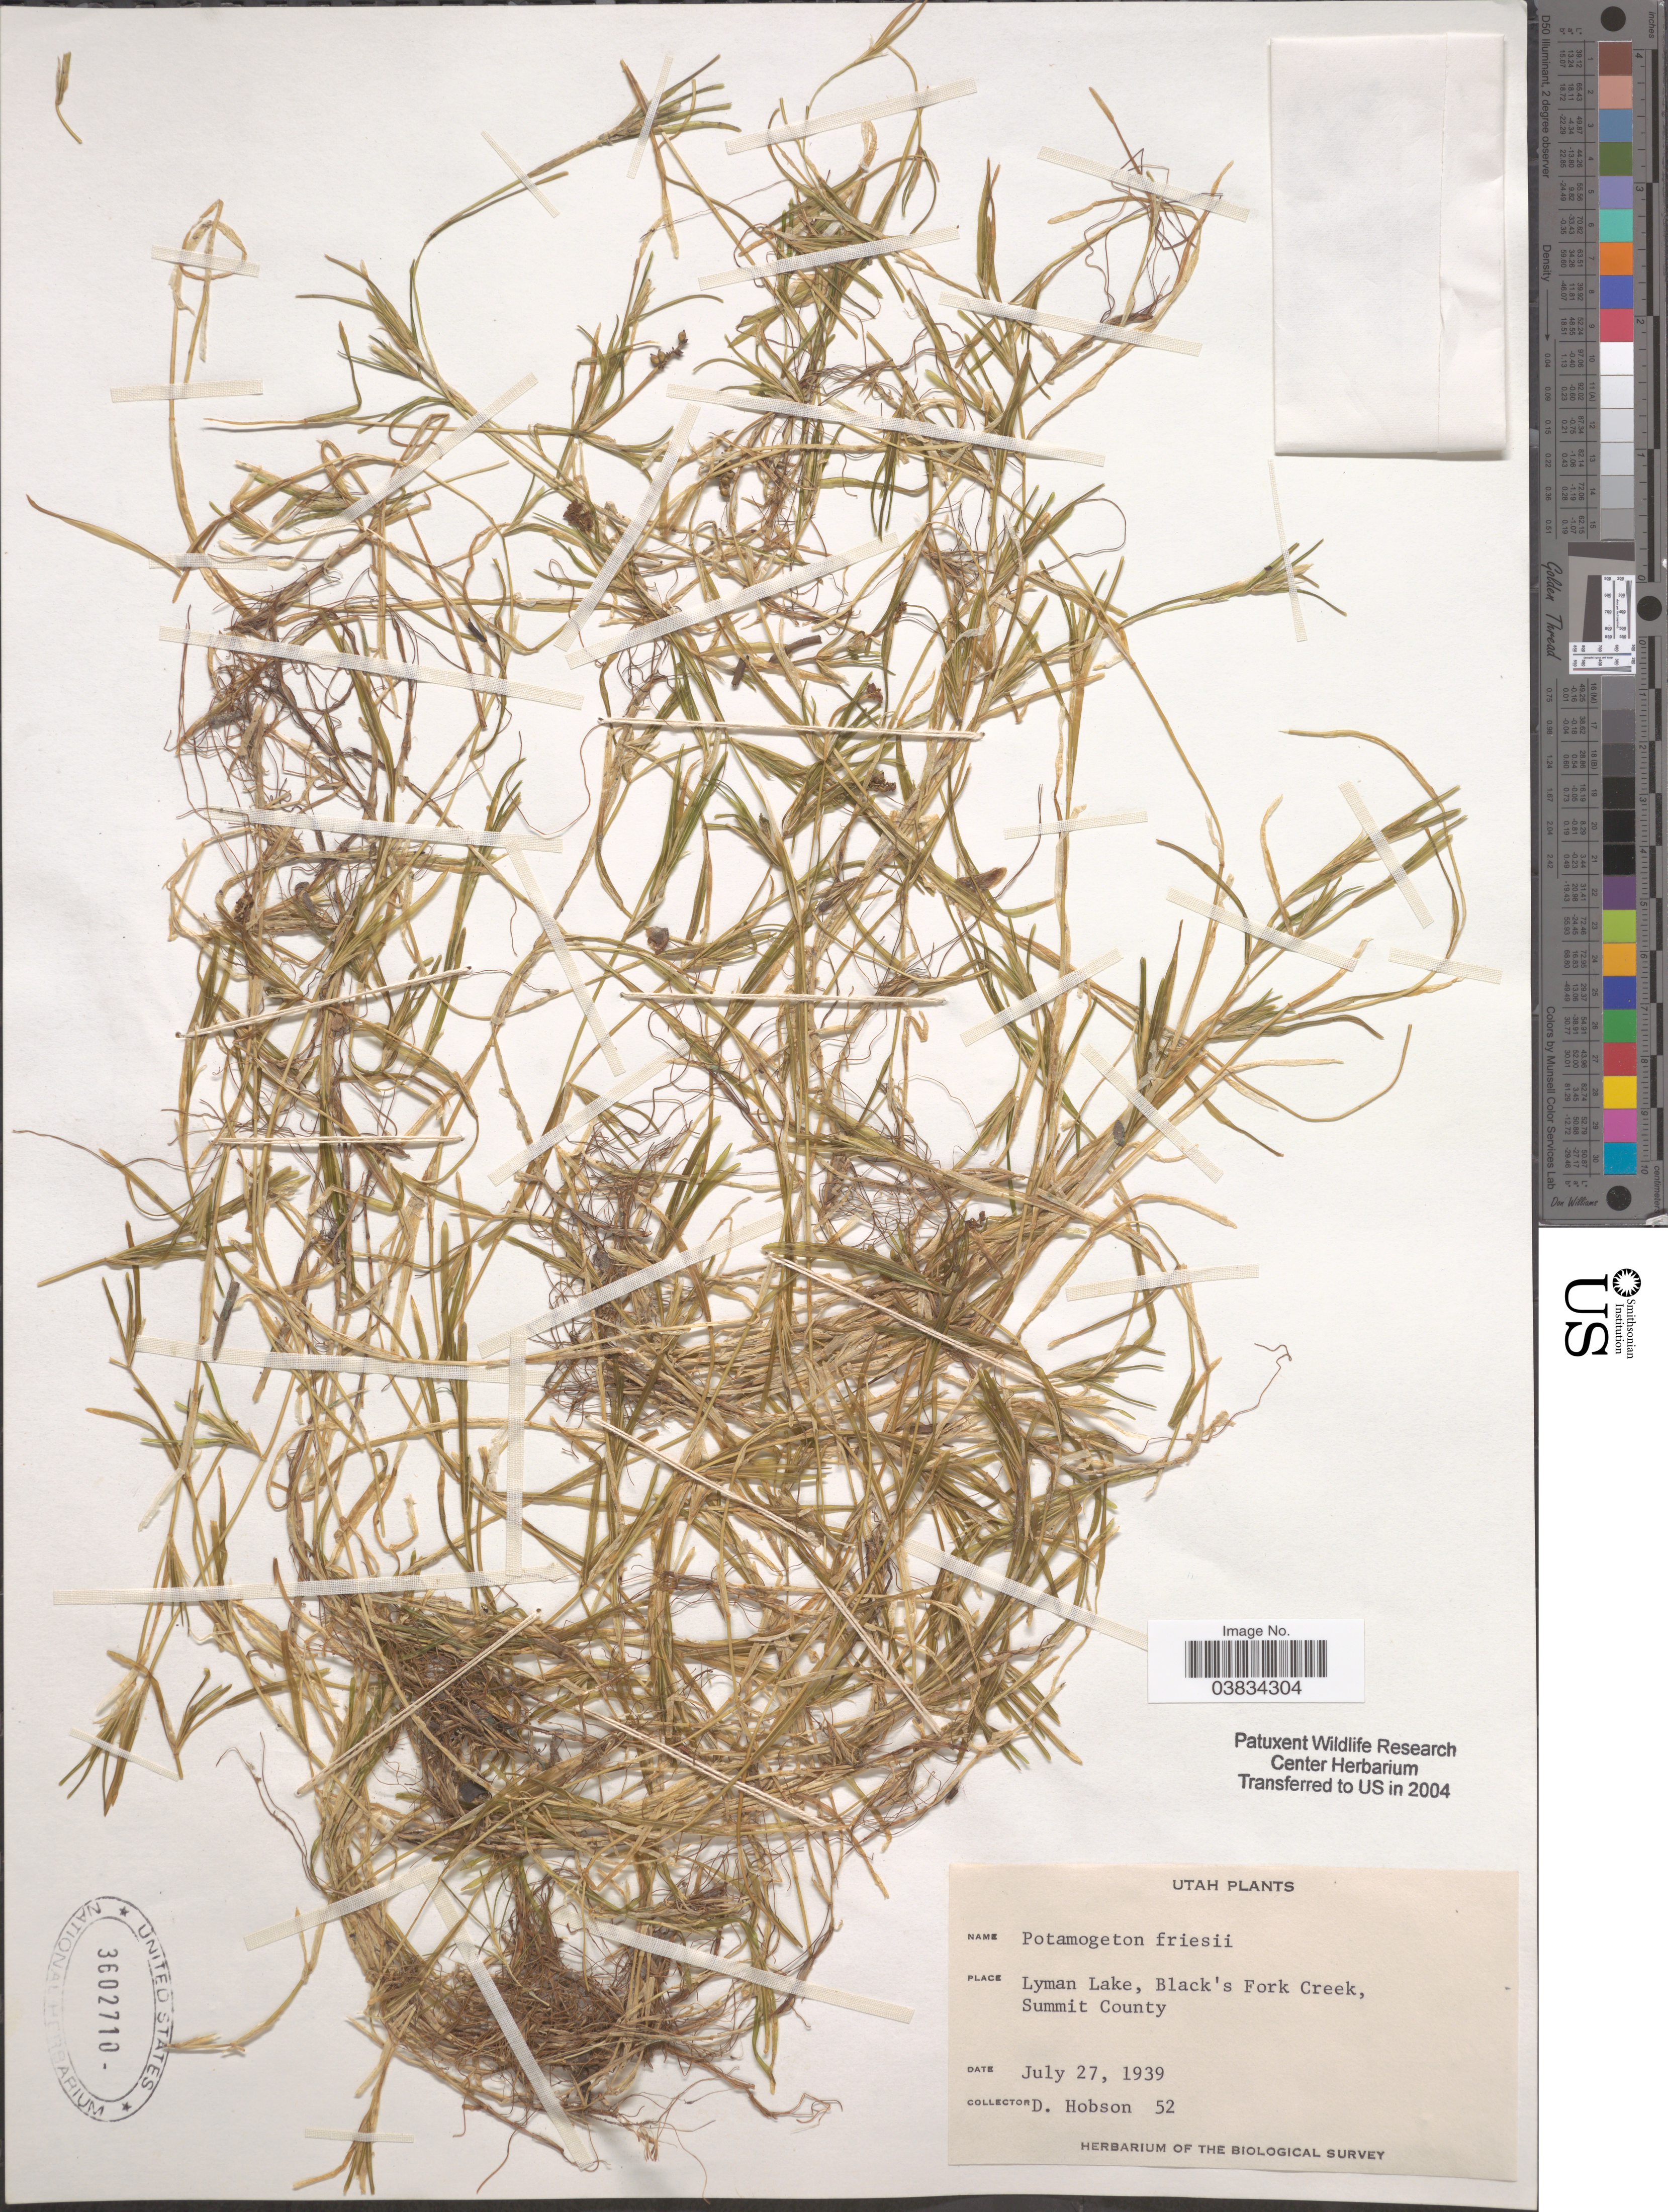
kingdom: Plantae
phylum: Tracheophyta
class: Liliopsida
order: Alismatales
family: Potamogetonaceae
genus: Potamogeton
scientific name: Potamogeton friesii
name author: Rupr.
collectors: D. Hobson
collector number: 52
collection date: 1939-07-27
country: United States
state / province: Utah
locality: Lyman Lake, Black's Fork Creek, Summit County.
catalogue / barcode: US 3602710